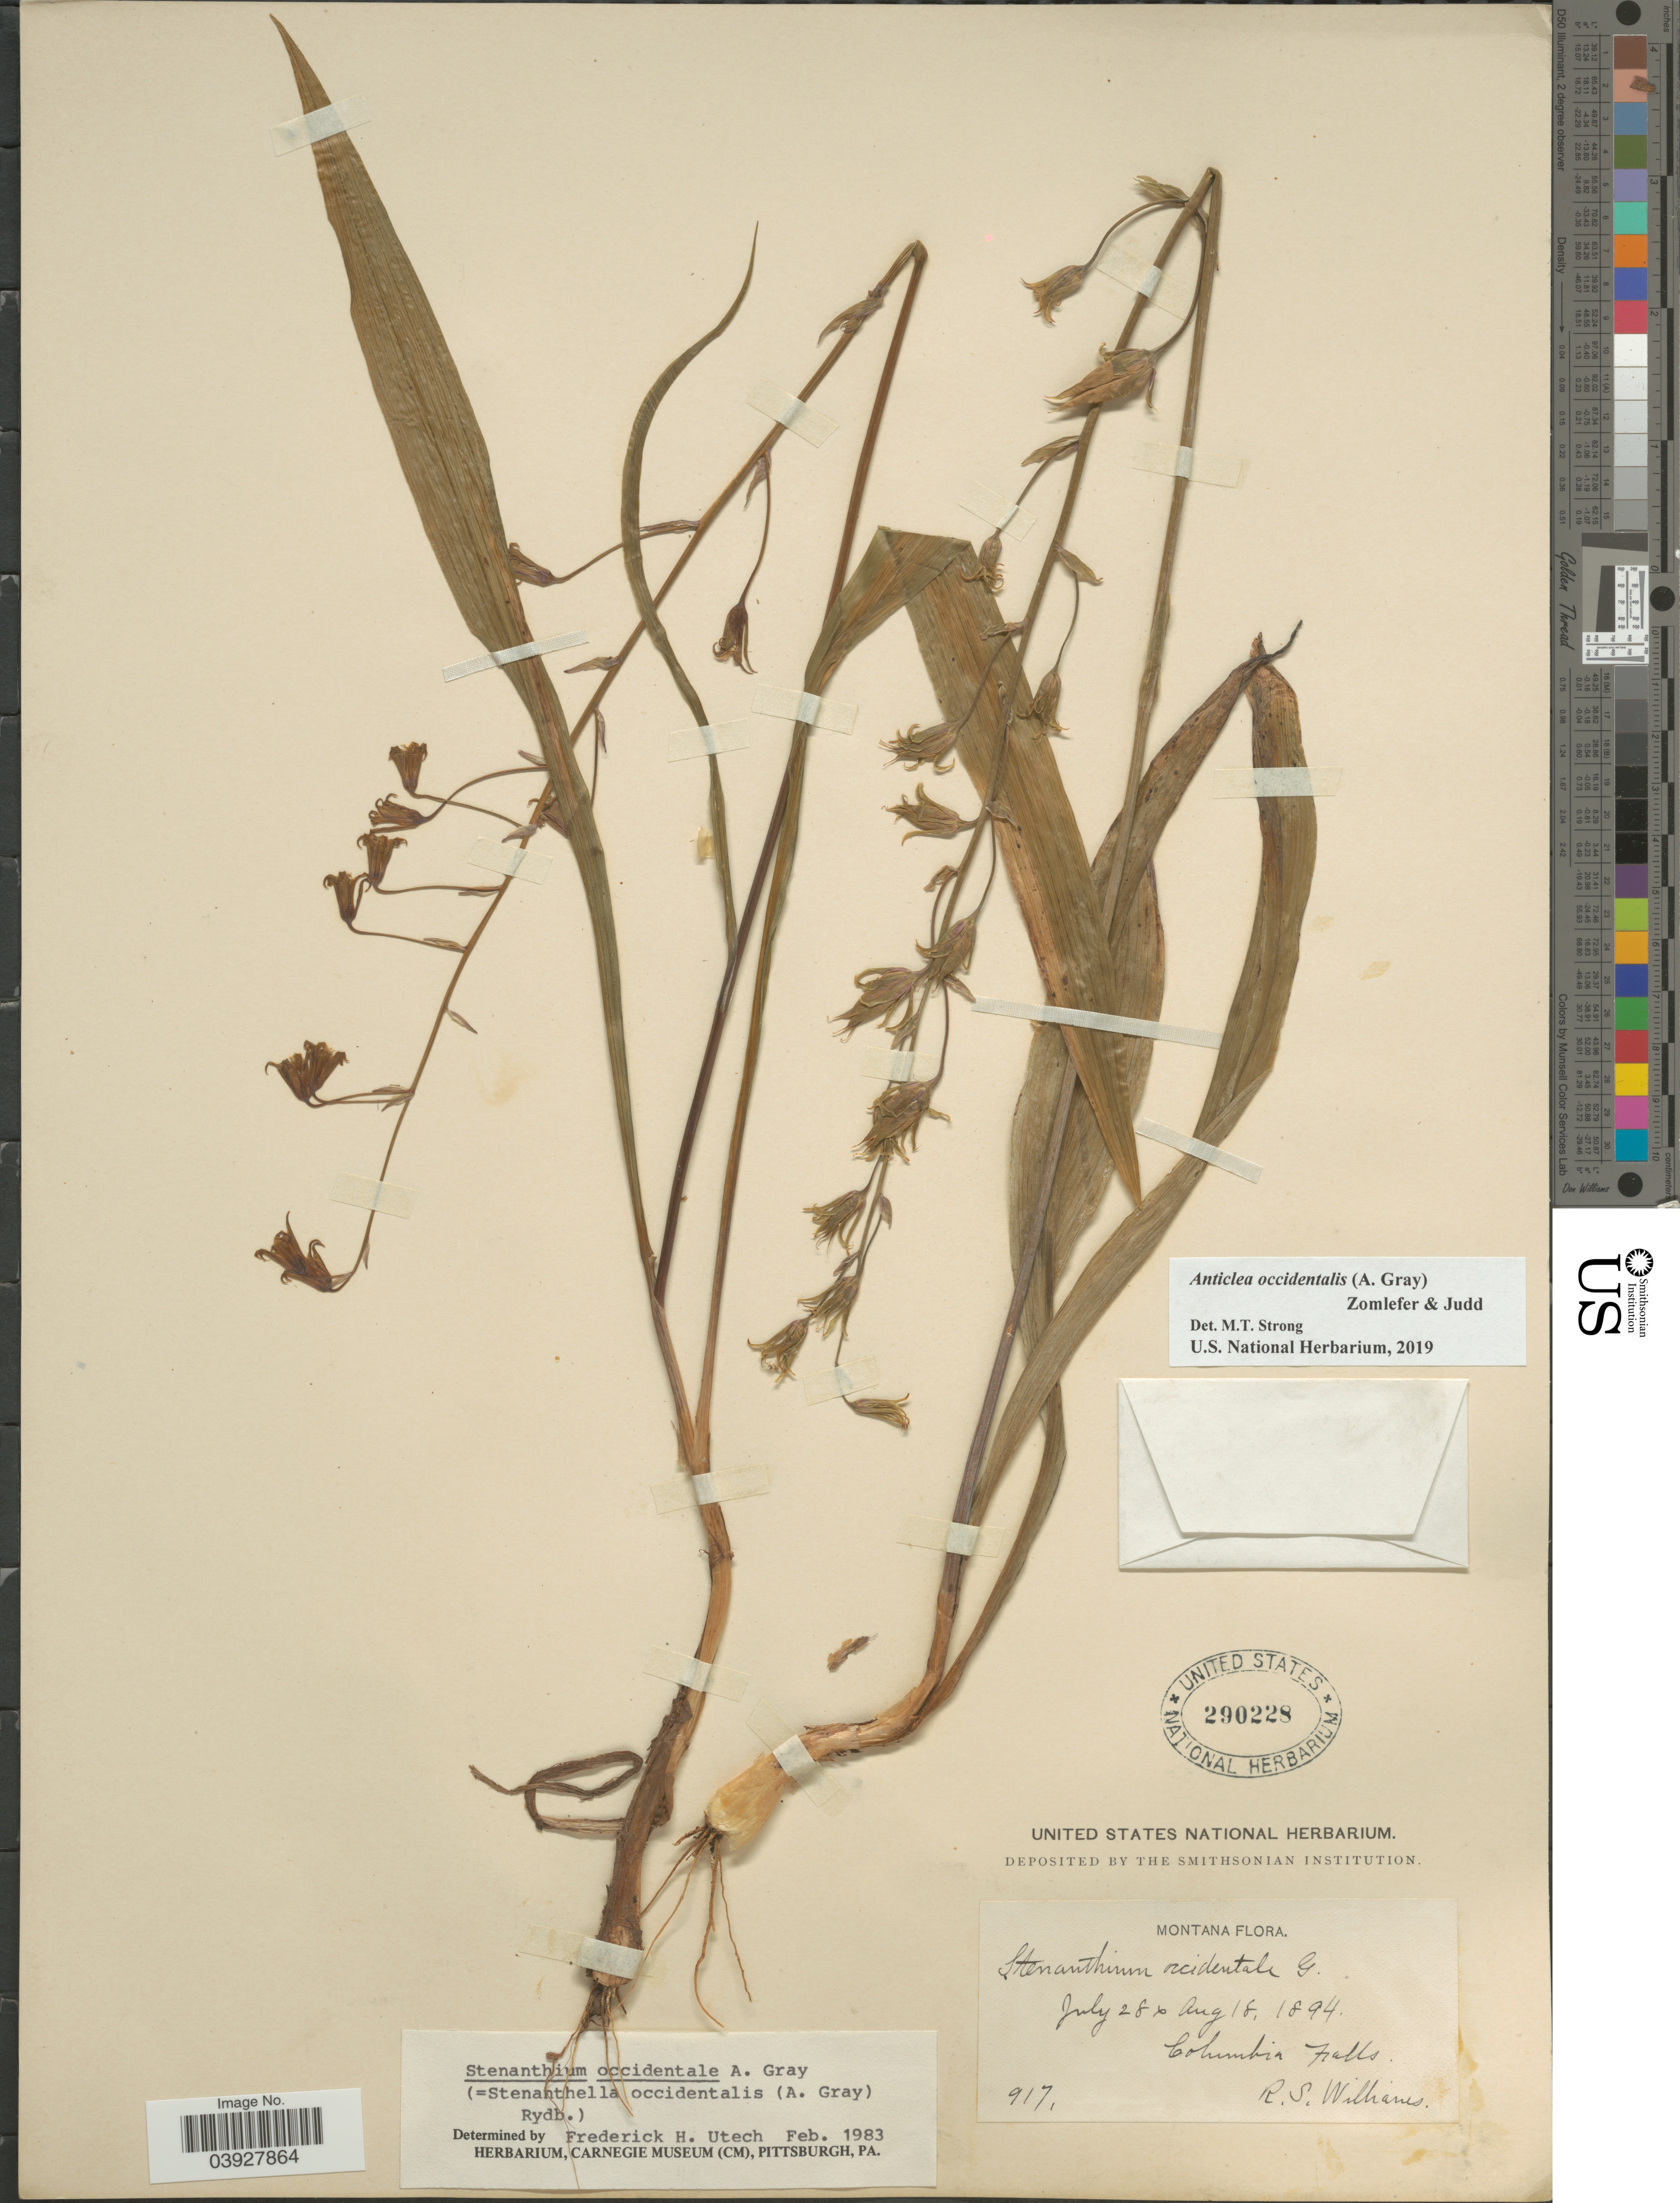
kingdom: Plantae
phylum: Tracheophyta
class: Liliopsida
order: Liliales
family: Melanthiaceae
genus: Anticlea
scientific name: Anticlea occidentalis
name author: (A. Gray) Zomlefer & Judd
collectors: R. S. Williams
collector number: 917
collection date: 1894-07-28/1894-08-18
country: United States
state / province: Montana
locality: Columbia Falls.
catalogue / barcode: US 290228